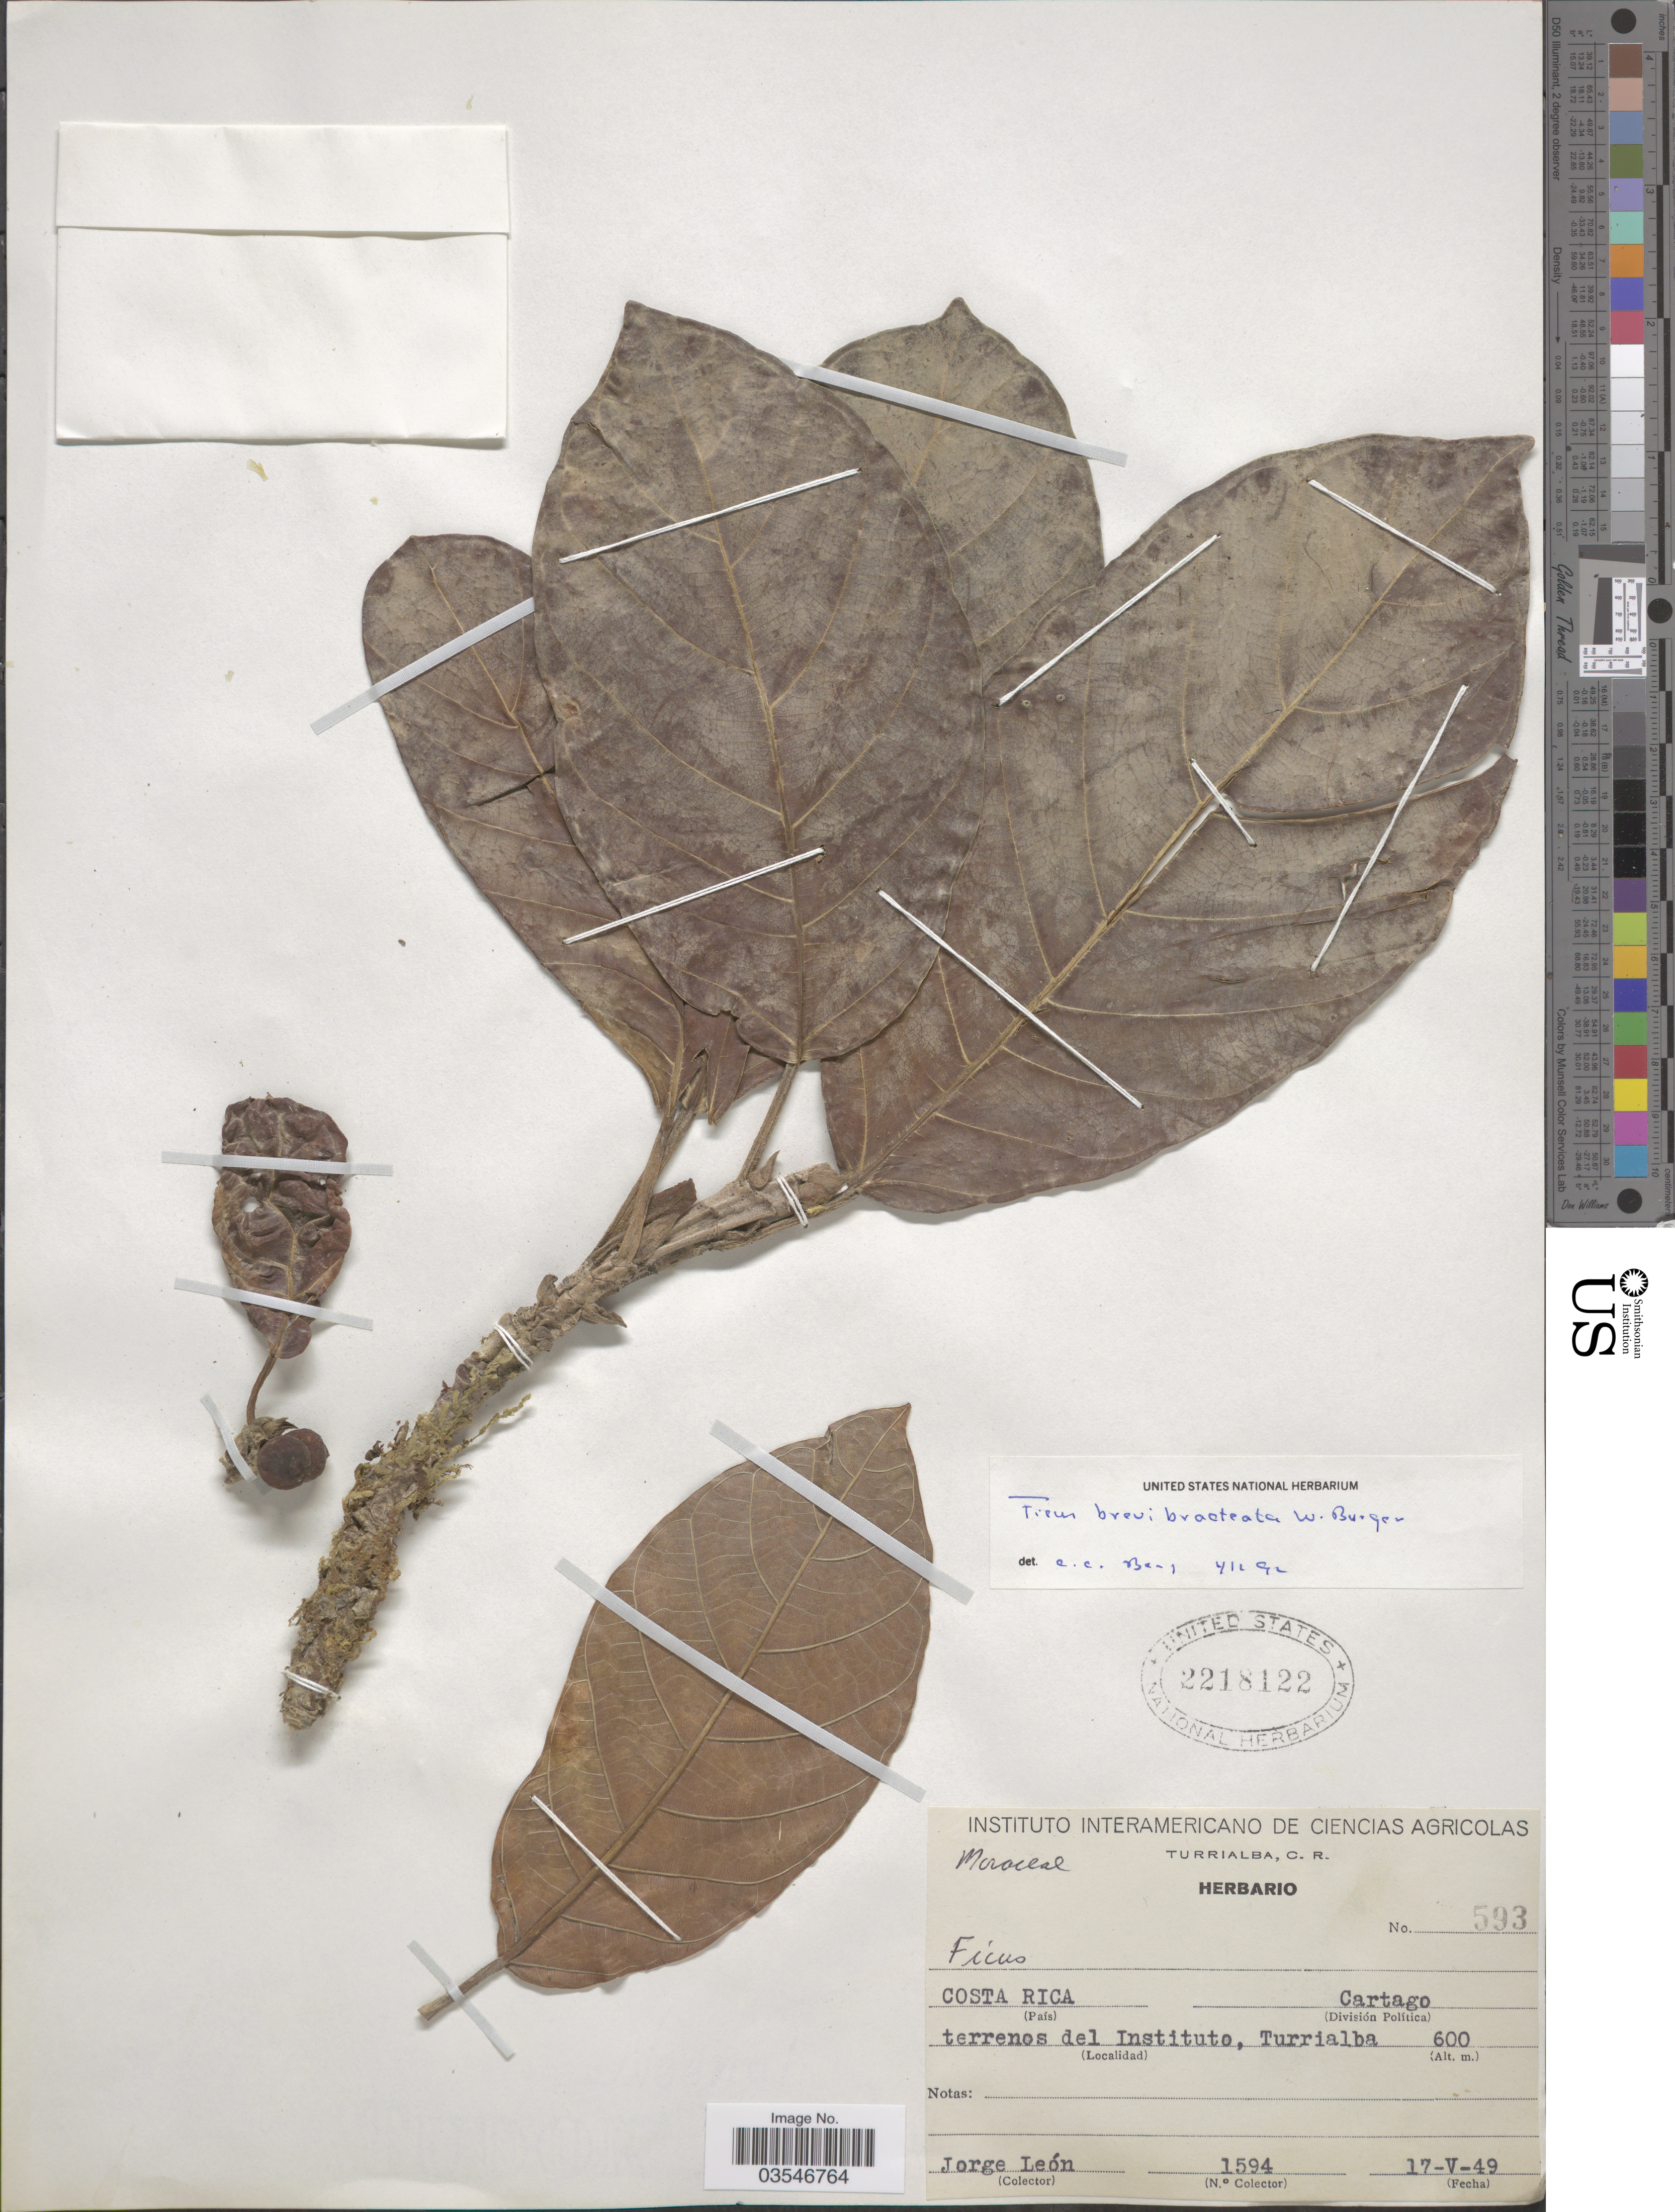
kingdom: Plantae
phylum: Tracheophyta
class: Magnoliopsida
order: Rosales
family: Moraceae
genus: Ficus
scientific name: Ficus brevibracteata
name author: W.C. Burger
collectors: J. León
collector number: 1594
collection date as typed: Transcribed d/m/y: 17/5/49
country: Costa Rica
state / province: Cartago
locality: Terrenos del Instituto, Turrialba.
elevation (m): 600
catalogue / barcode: US 2218122